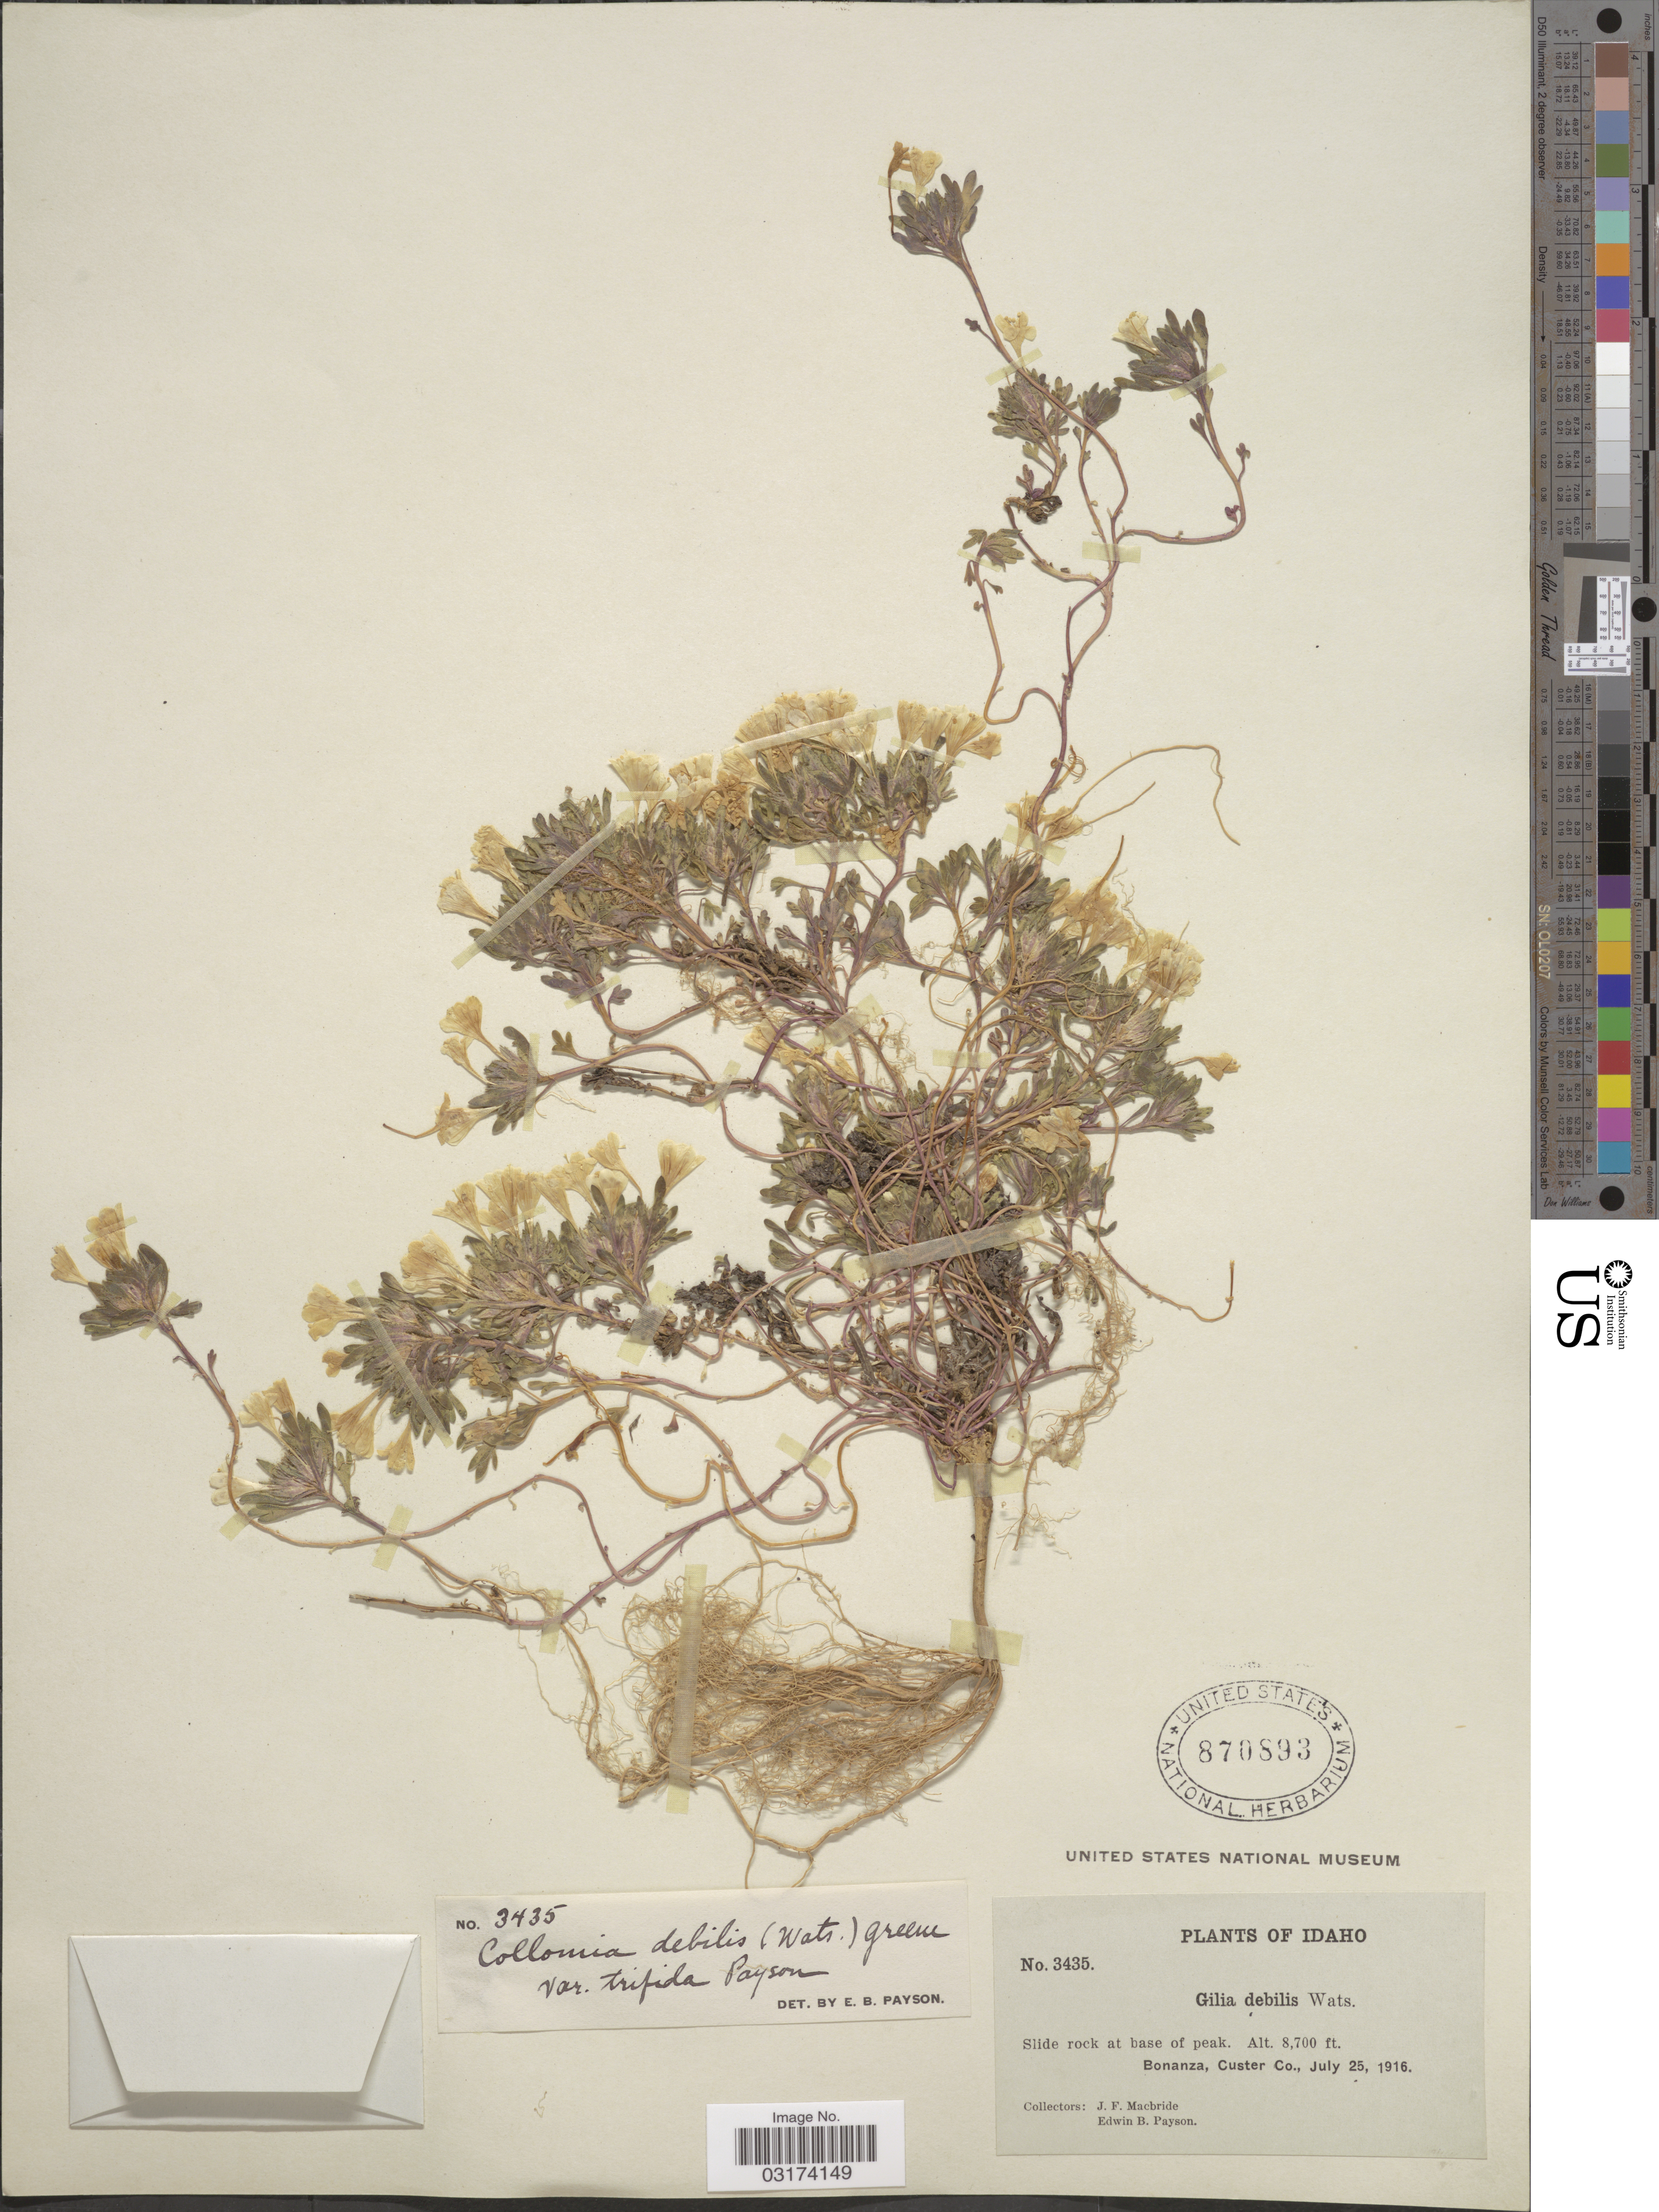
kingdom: Plantae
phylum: Tracheophyta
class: Magnoliopsida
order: Ericales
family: Polemoniaceae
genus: Collomia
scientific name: Collomia debilis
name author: (S. Watson) Greene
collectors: J. F. Macbride & E. B. Payson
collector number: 3435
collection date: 1916-07-25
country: United States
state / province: Idaho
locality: Slide rock at base of peak. Bonanza, Custer Co.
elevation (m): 2652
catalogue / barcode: US 870893